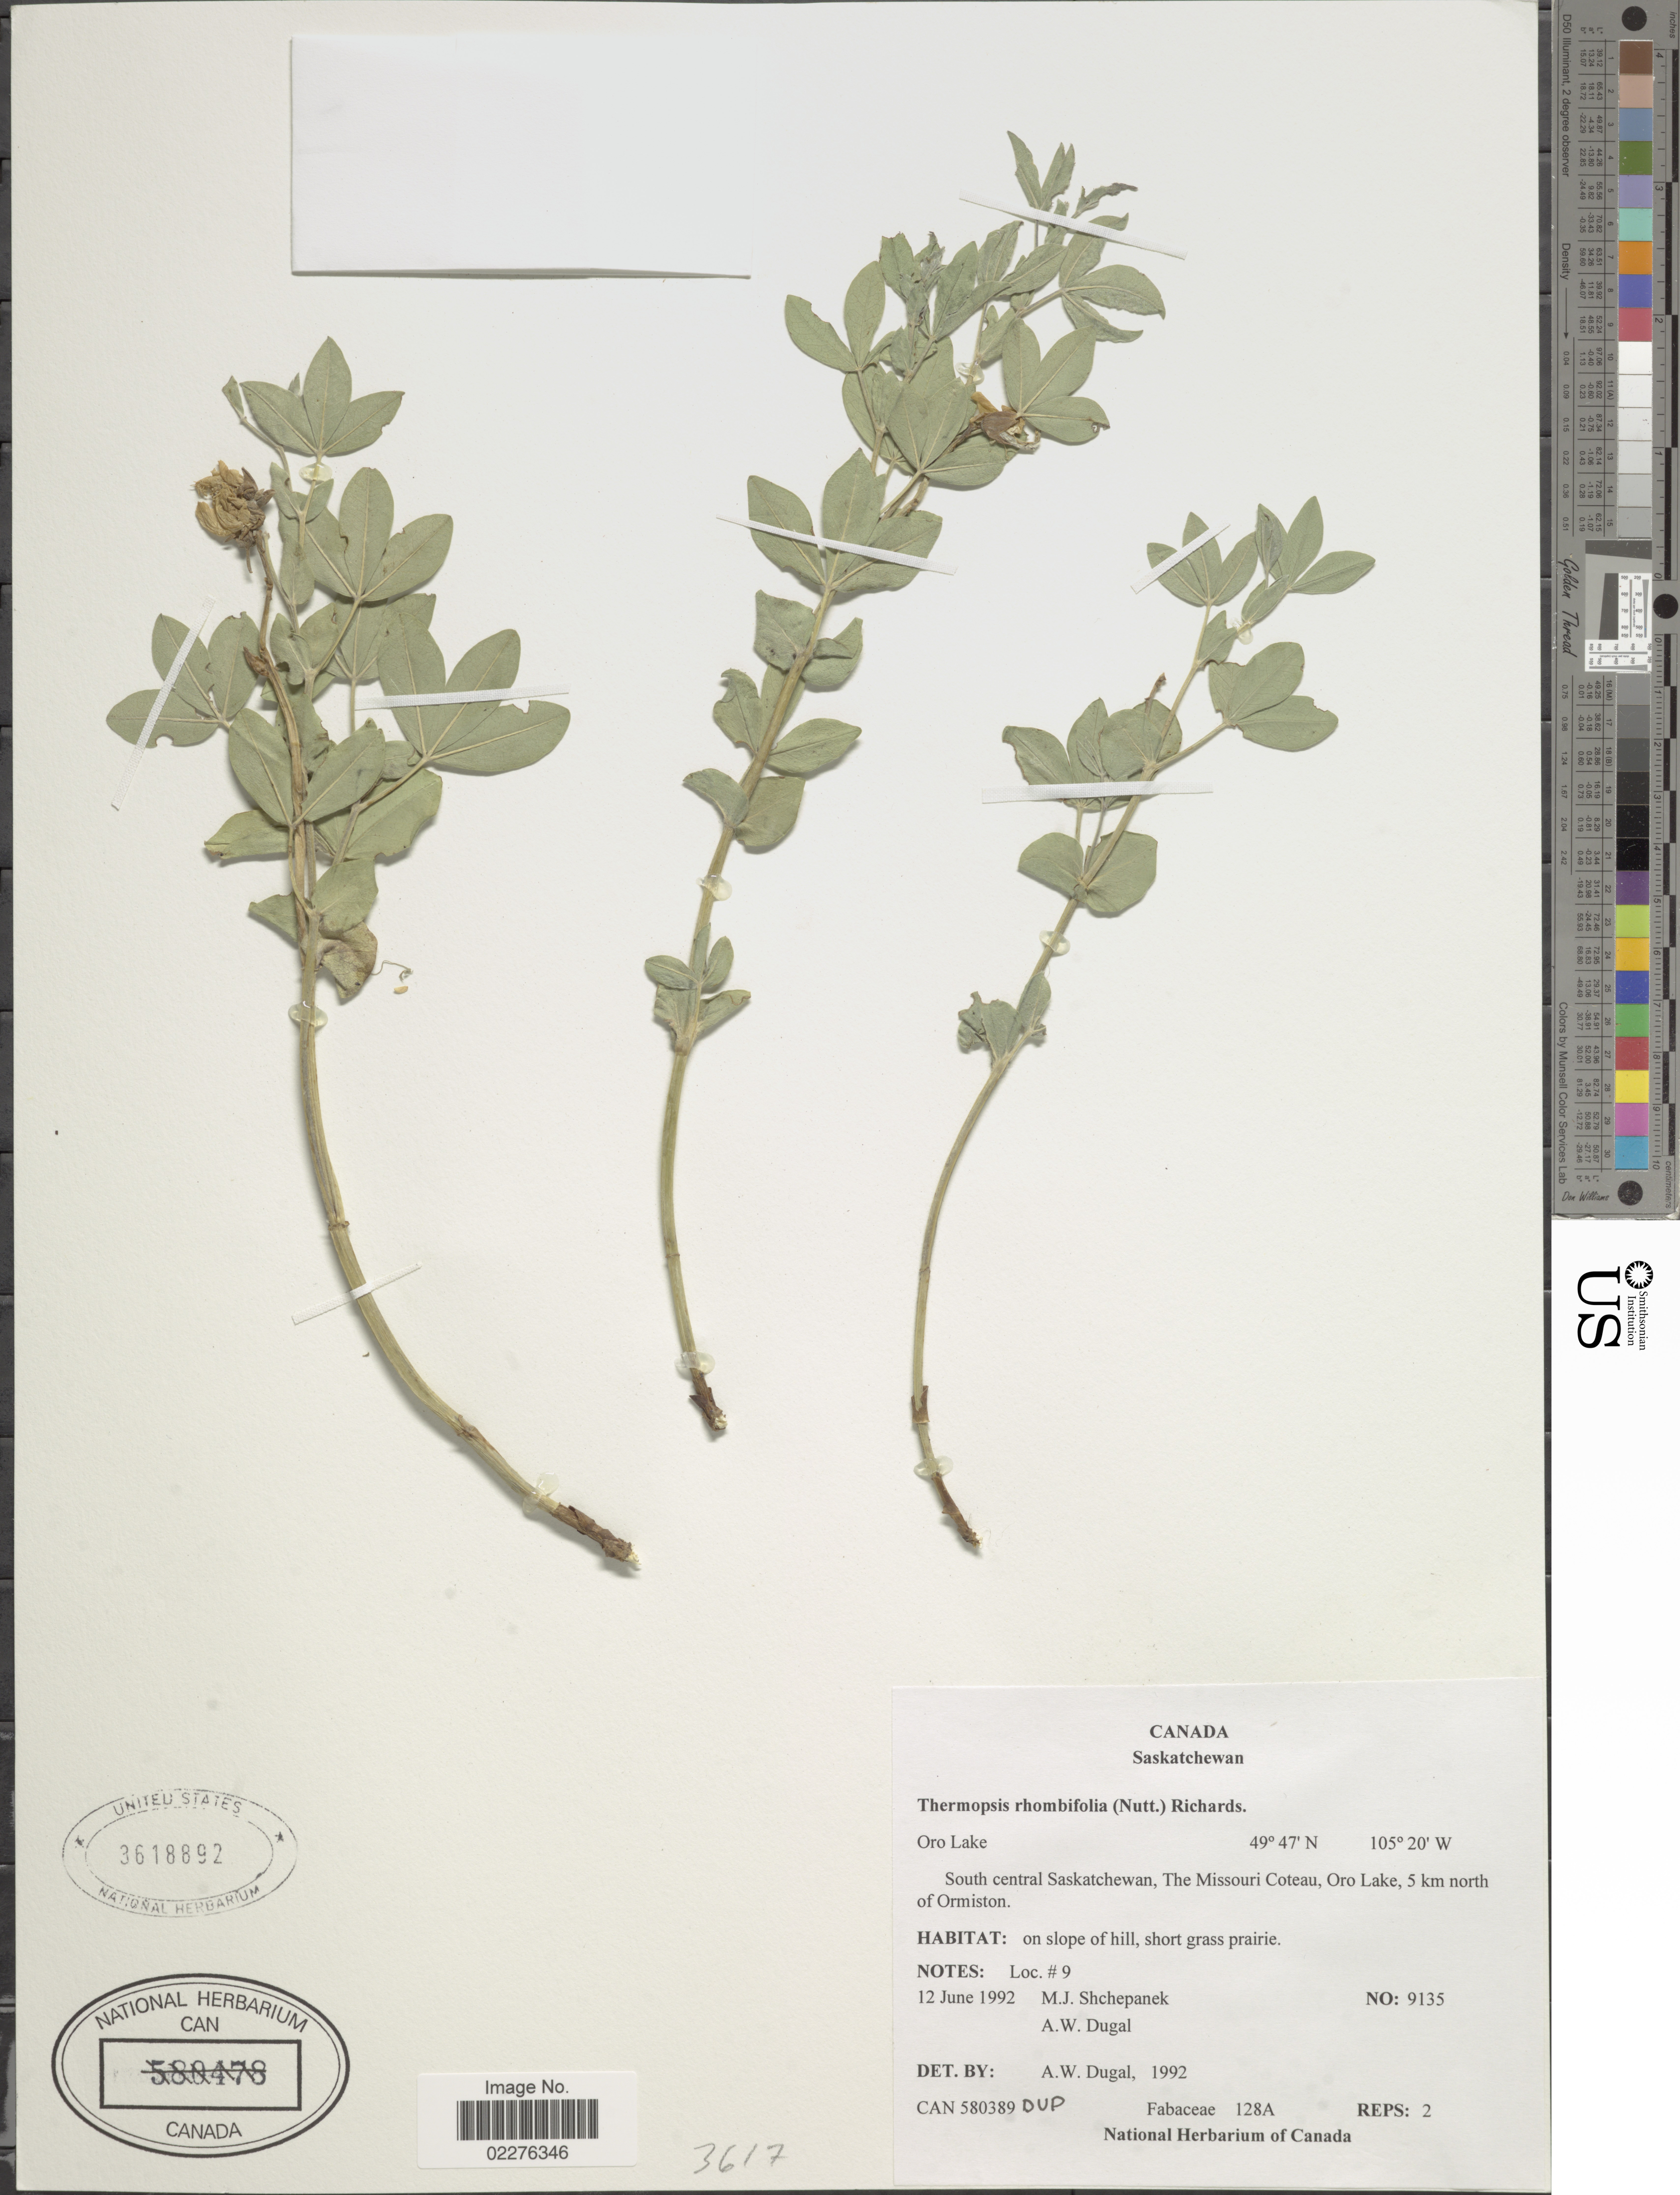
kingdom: Plantae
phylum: Tracheophyta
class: Magnoliopsida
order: Fabales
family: Fabaceae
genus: Thermopsis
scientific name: Thermopsis rhombifolia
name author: Richardson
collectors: M. Shchepanek & A. Dugal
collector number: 9135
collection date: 1992-06-12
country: Canada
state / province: Saskatchewan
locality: Oro Lake, South central Saskatchewan, The Missouri Coteau, Oro Lake, 5 km north of Ormiston, on slope of hill, short grass prairie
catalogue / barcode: US 3618892